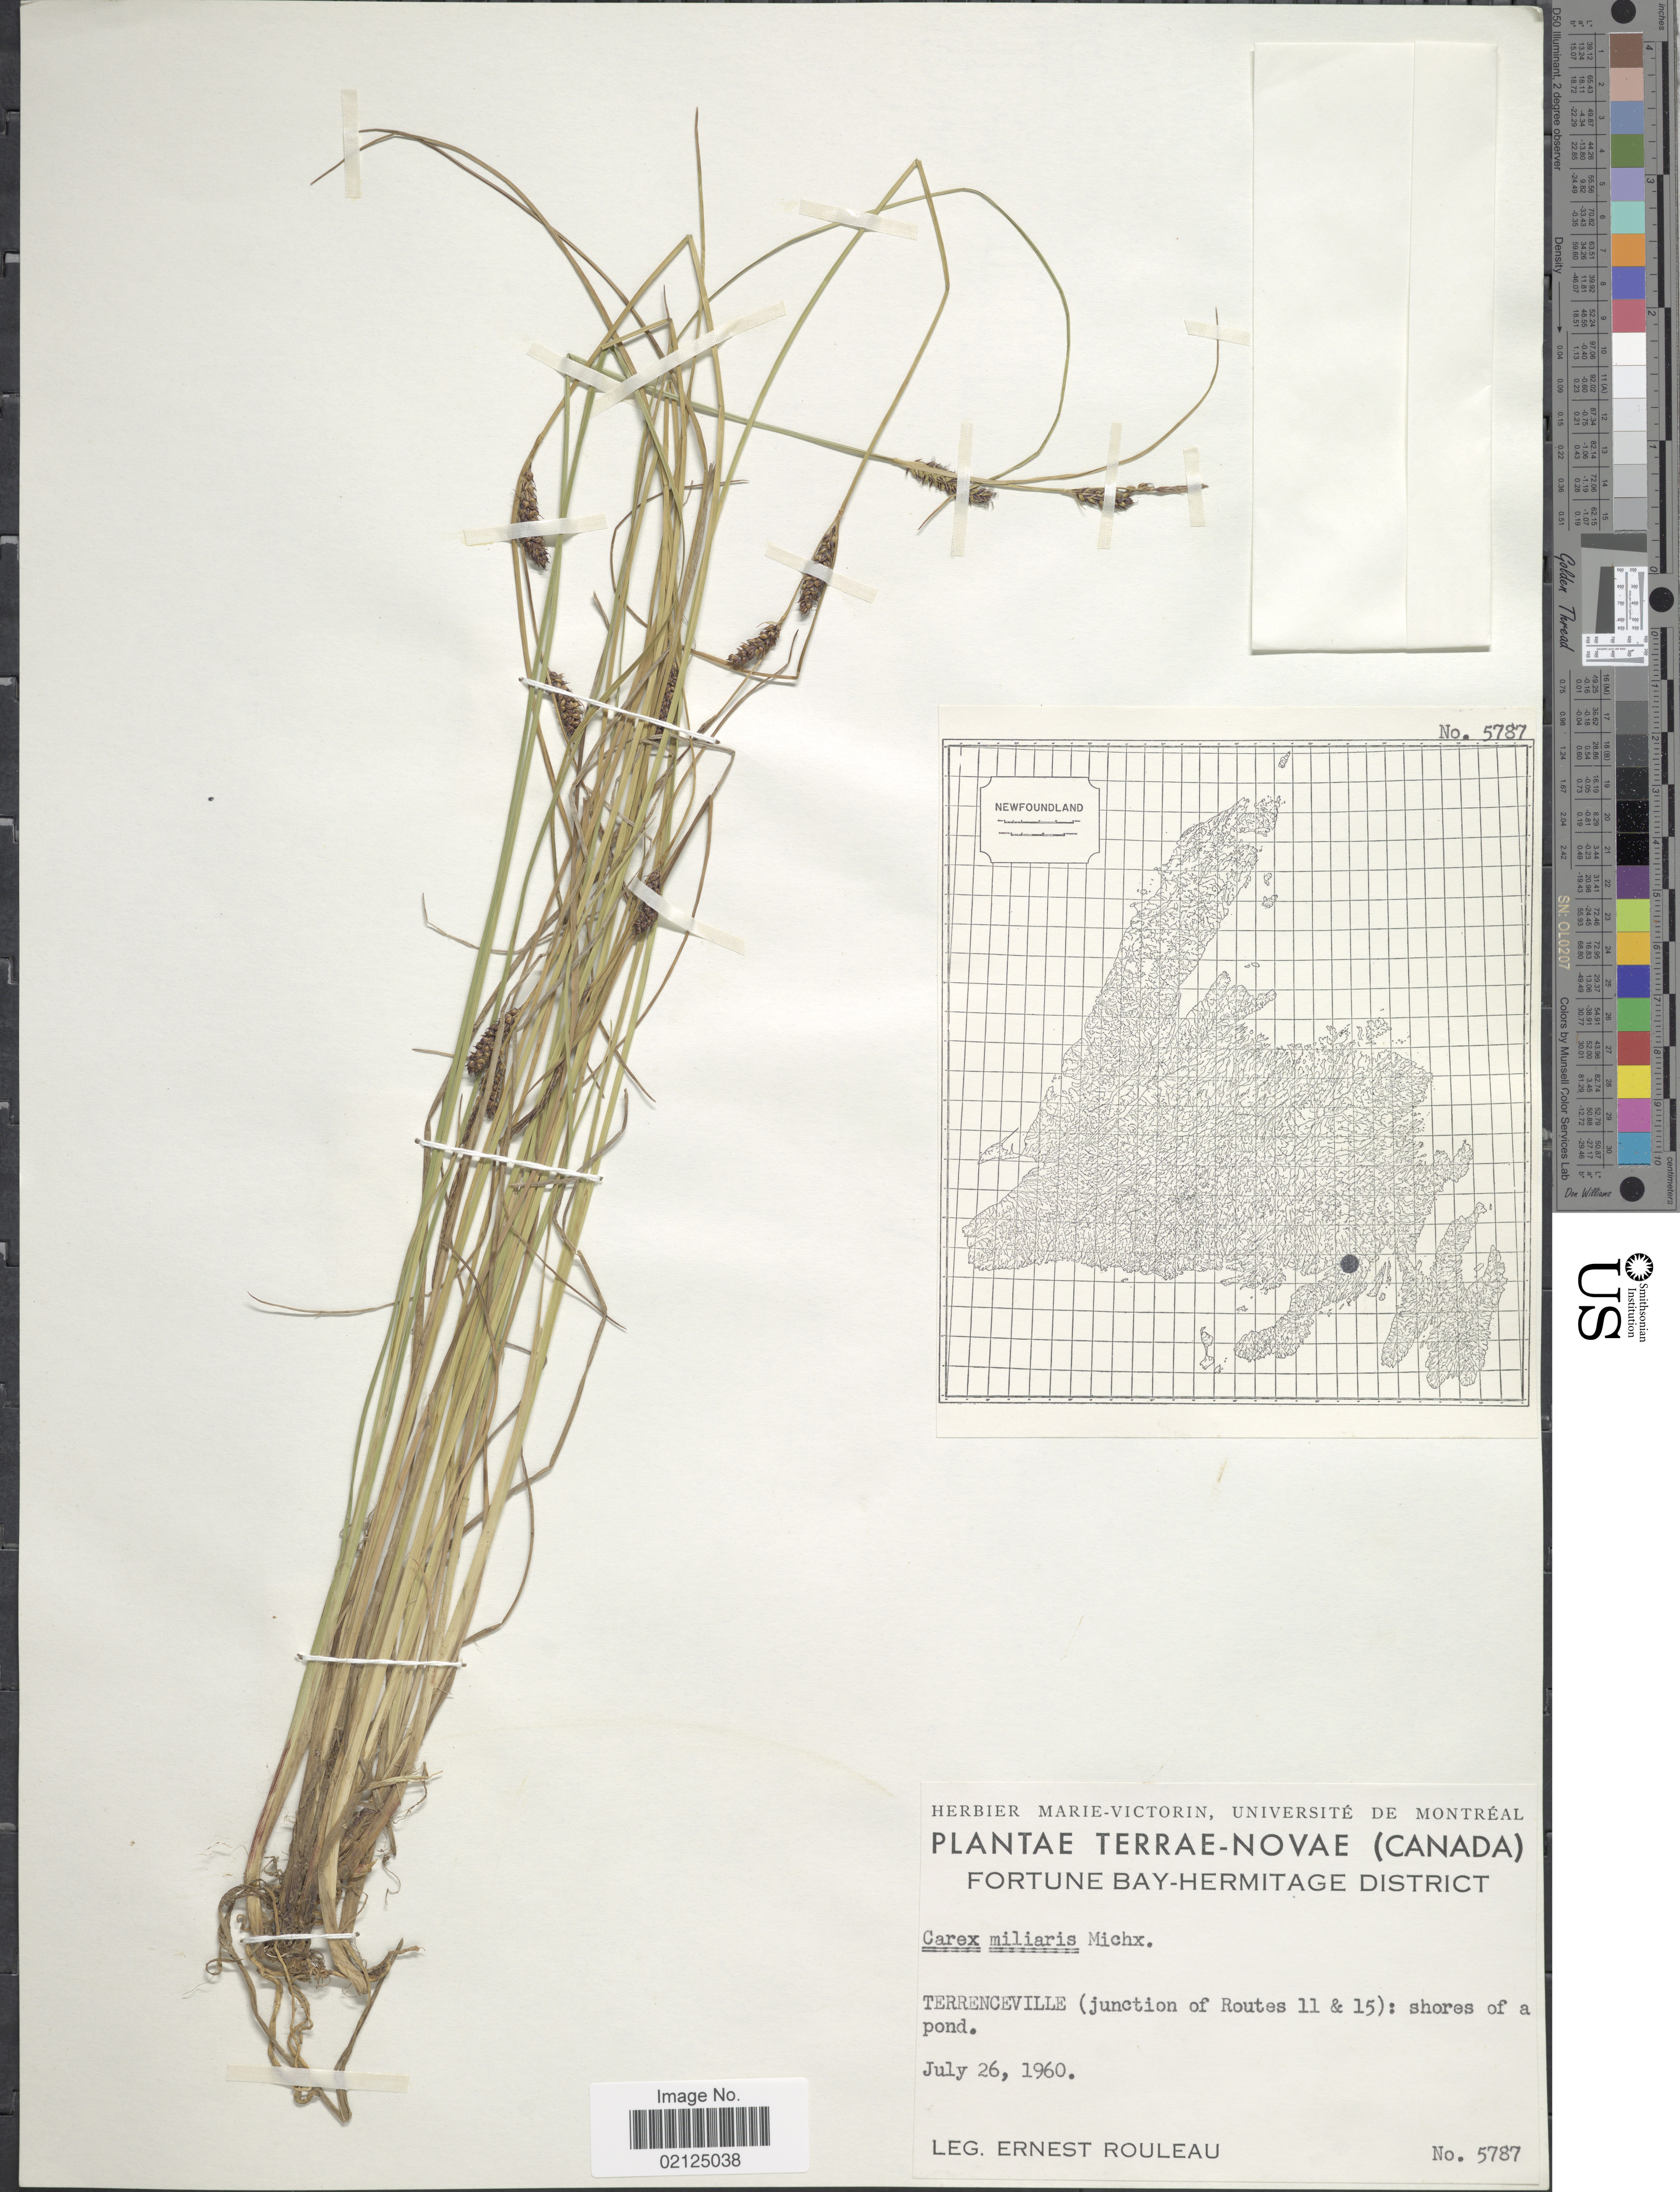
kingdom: Plantae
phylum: Tracheophyta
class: Liliopsida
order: Poales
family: Cyperaceae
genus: Carex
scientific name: Carex miliaris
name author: Michx.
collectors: J. Rouleau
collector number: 5787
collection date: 1960-06-26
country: Canada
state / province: Newfoundland and Labrador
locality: Terrae-Novae. Fortune Bay-Hermitage District, Terrenceville (junction of Routes 11 & 15); shores of a pond